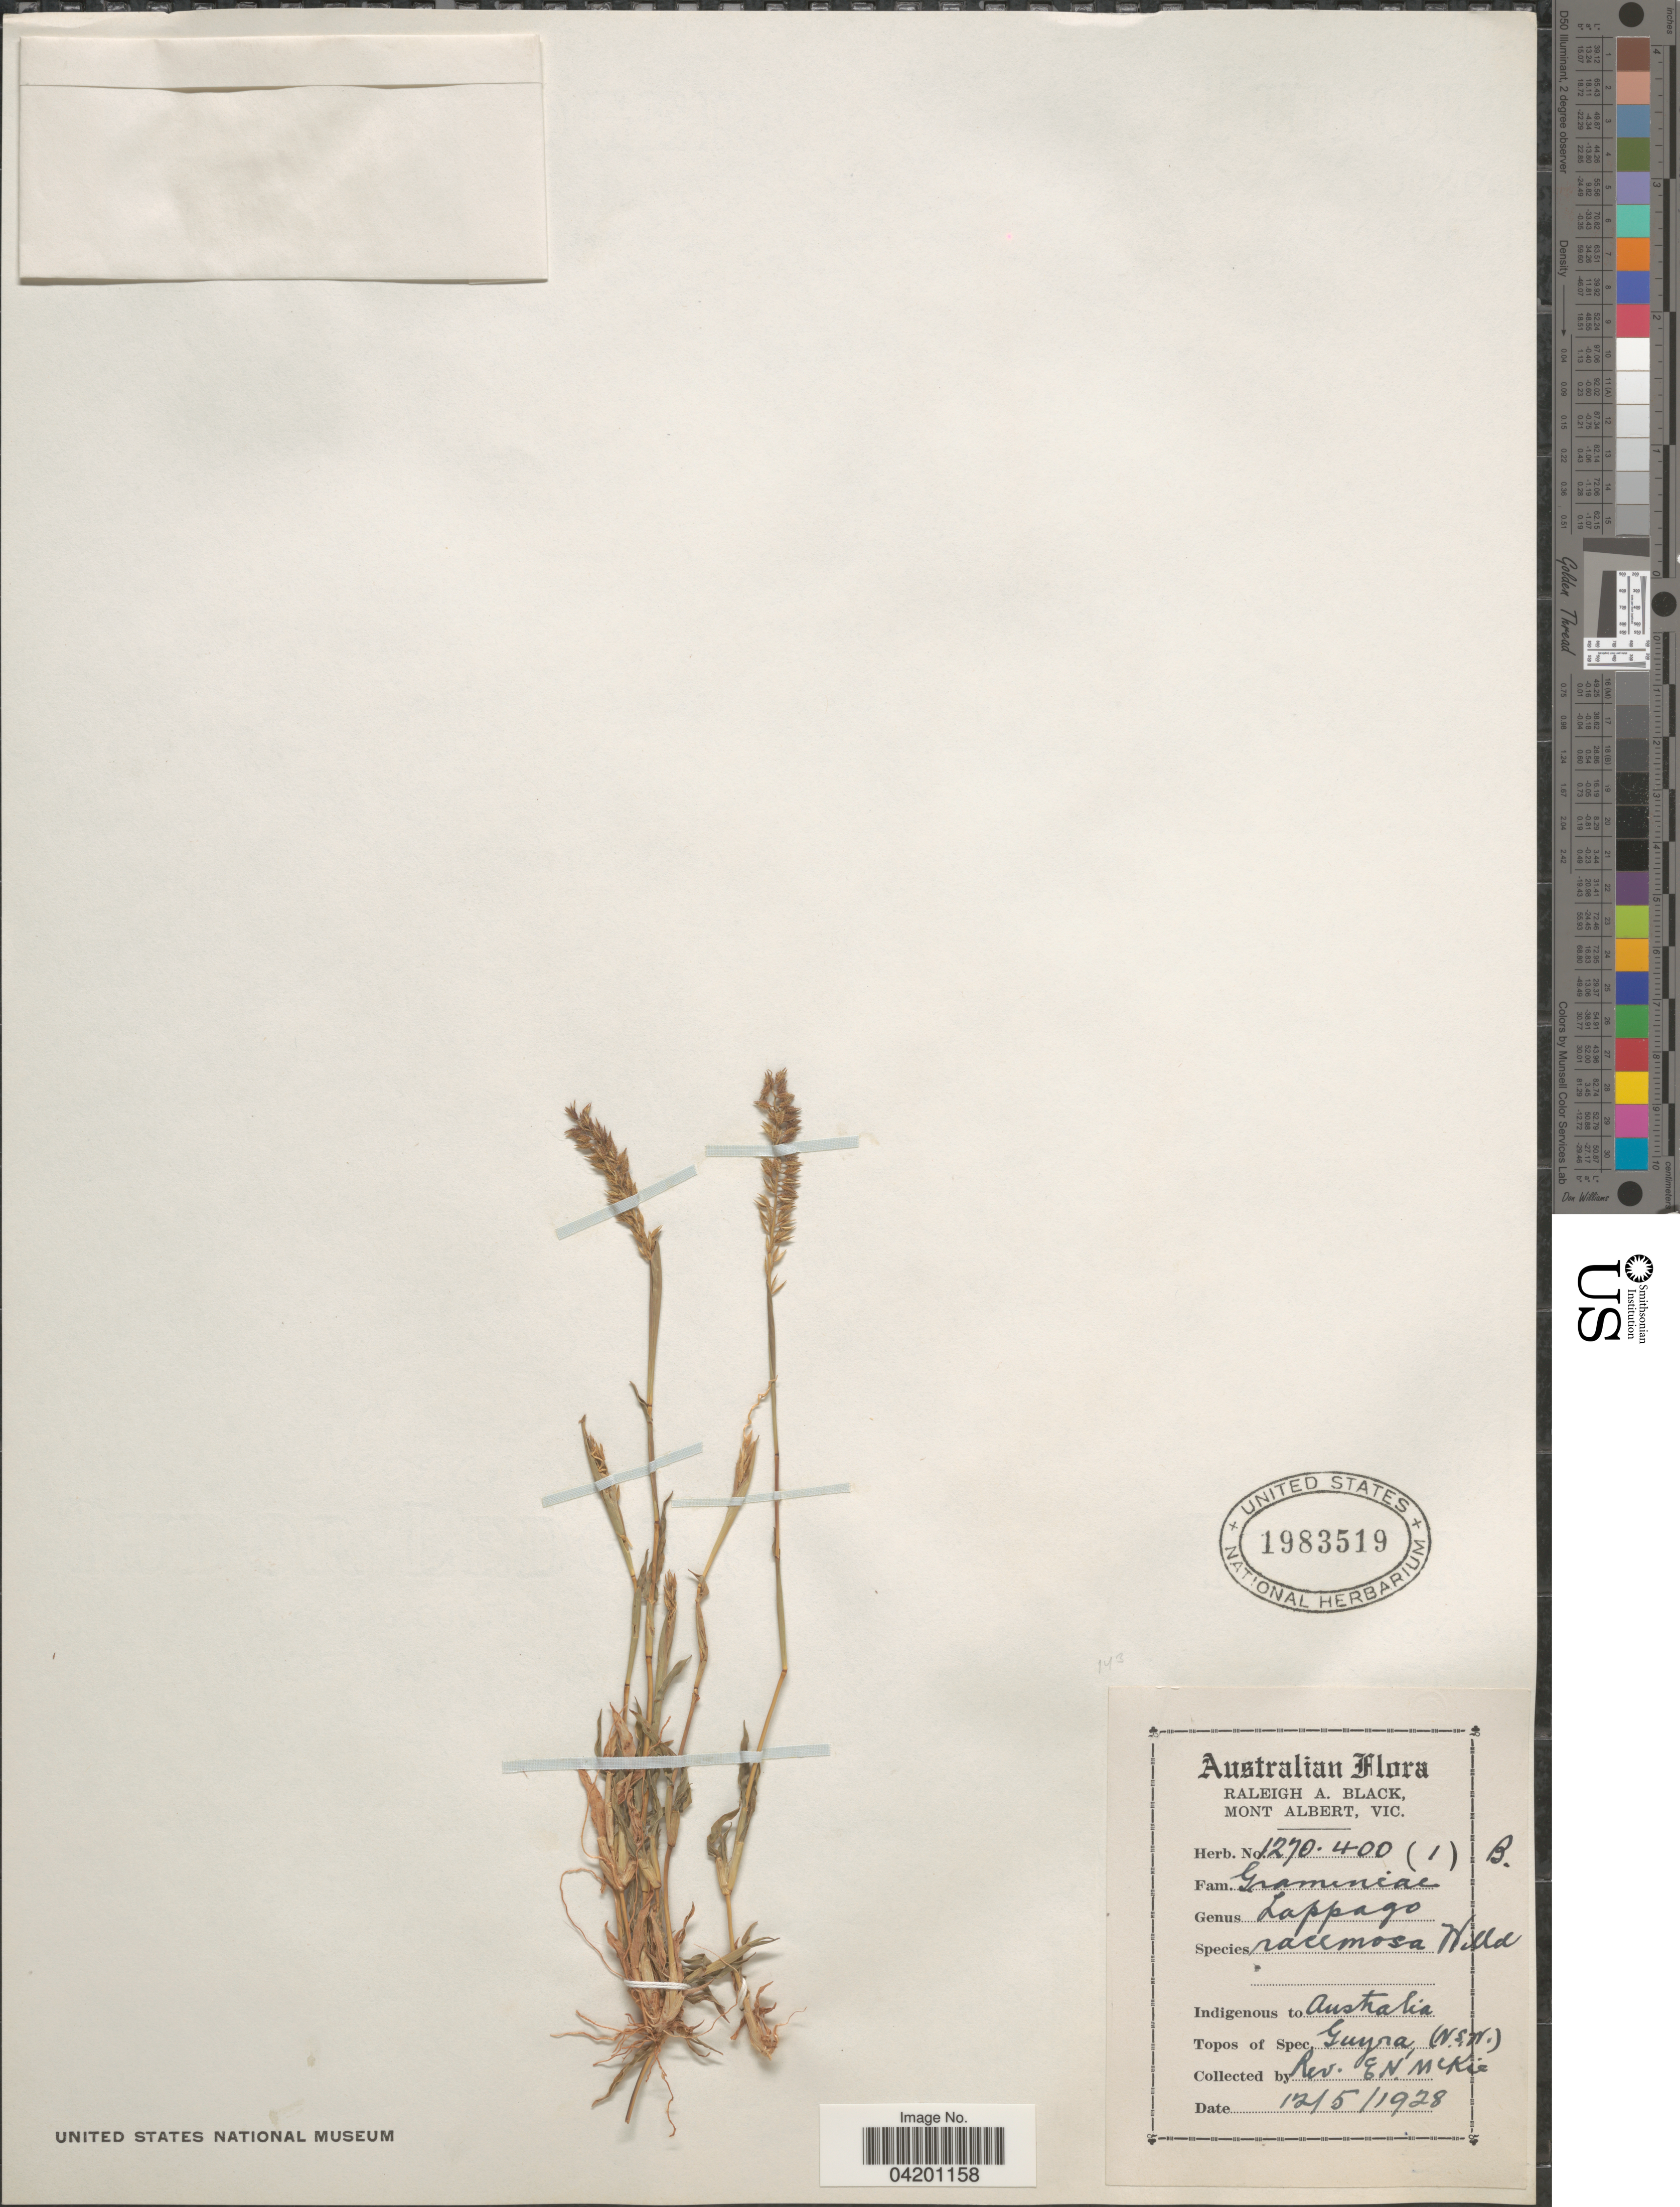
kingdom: Plantae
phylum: Tracheophyta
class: Liliopsida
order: Poales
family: Poaceae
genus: Tragus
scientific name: Tragus australianus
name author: S.T. Blake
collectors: E. McKie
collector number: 1270400(1)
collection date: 1928-05-12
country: Australia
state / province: New South Wales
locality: Guyra.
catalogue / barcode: US 1983519